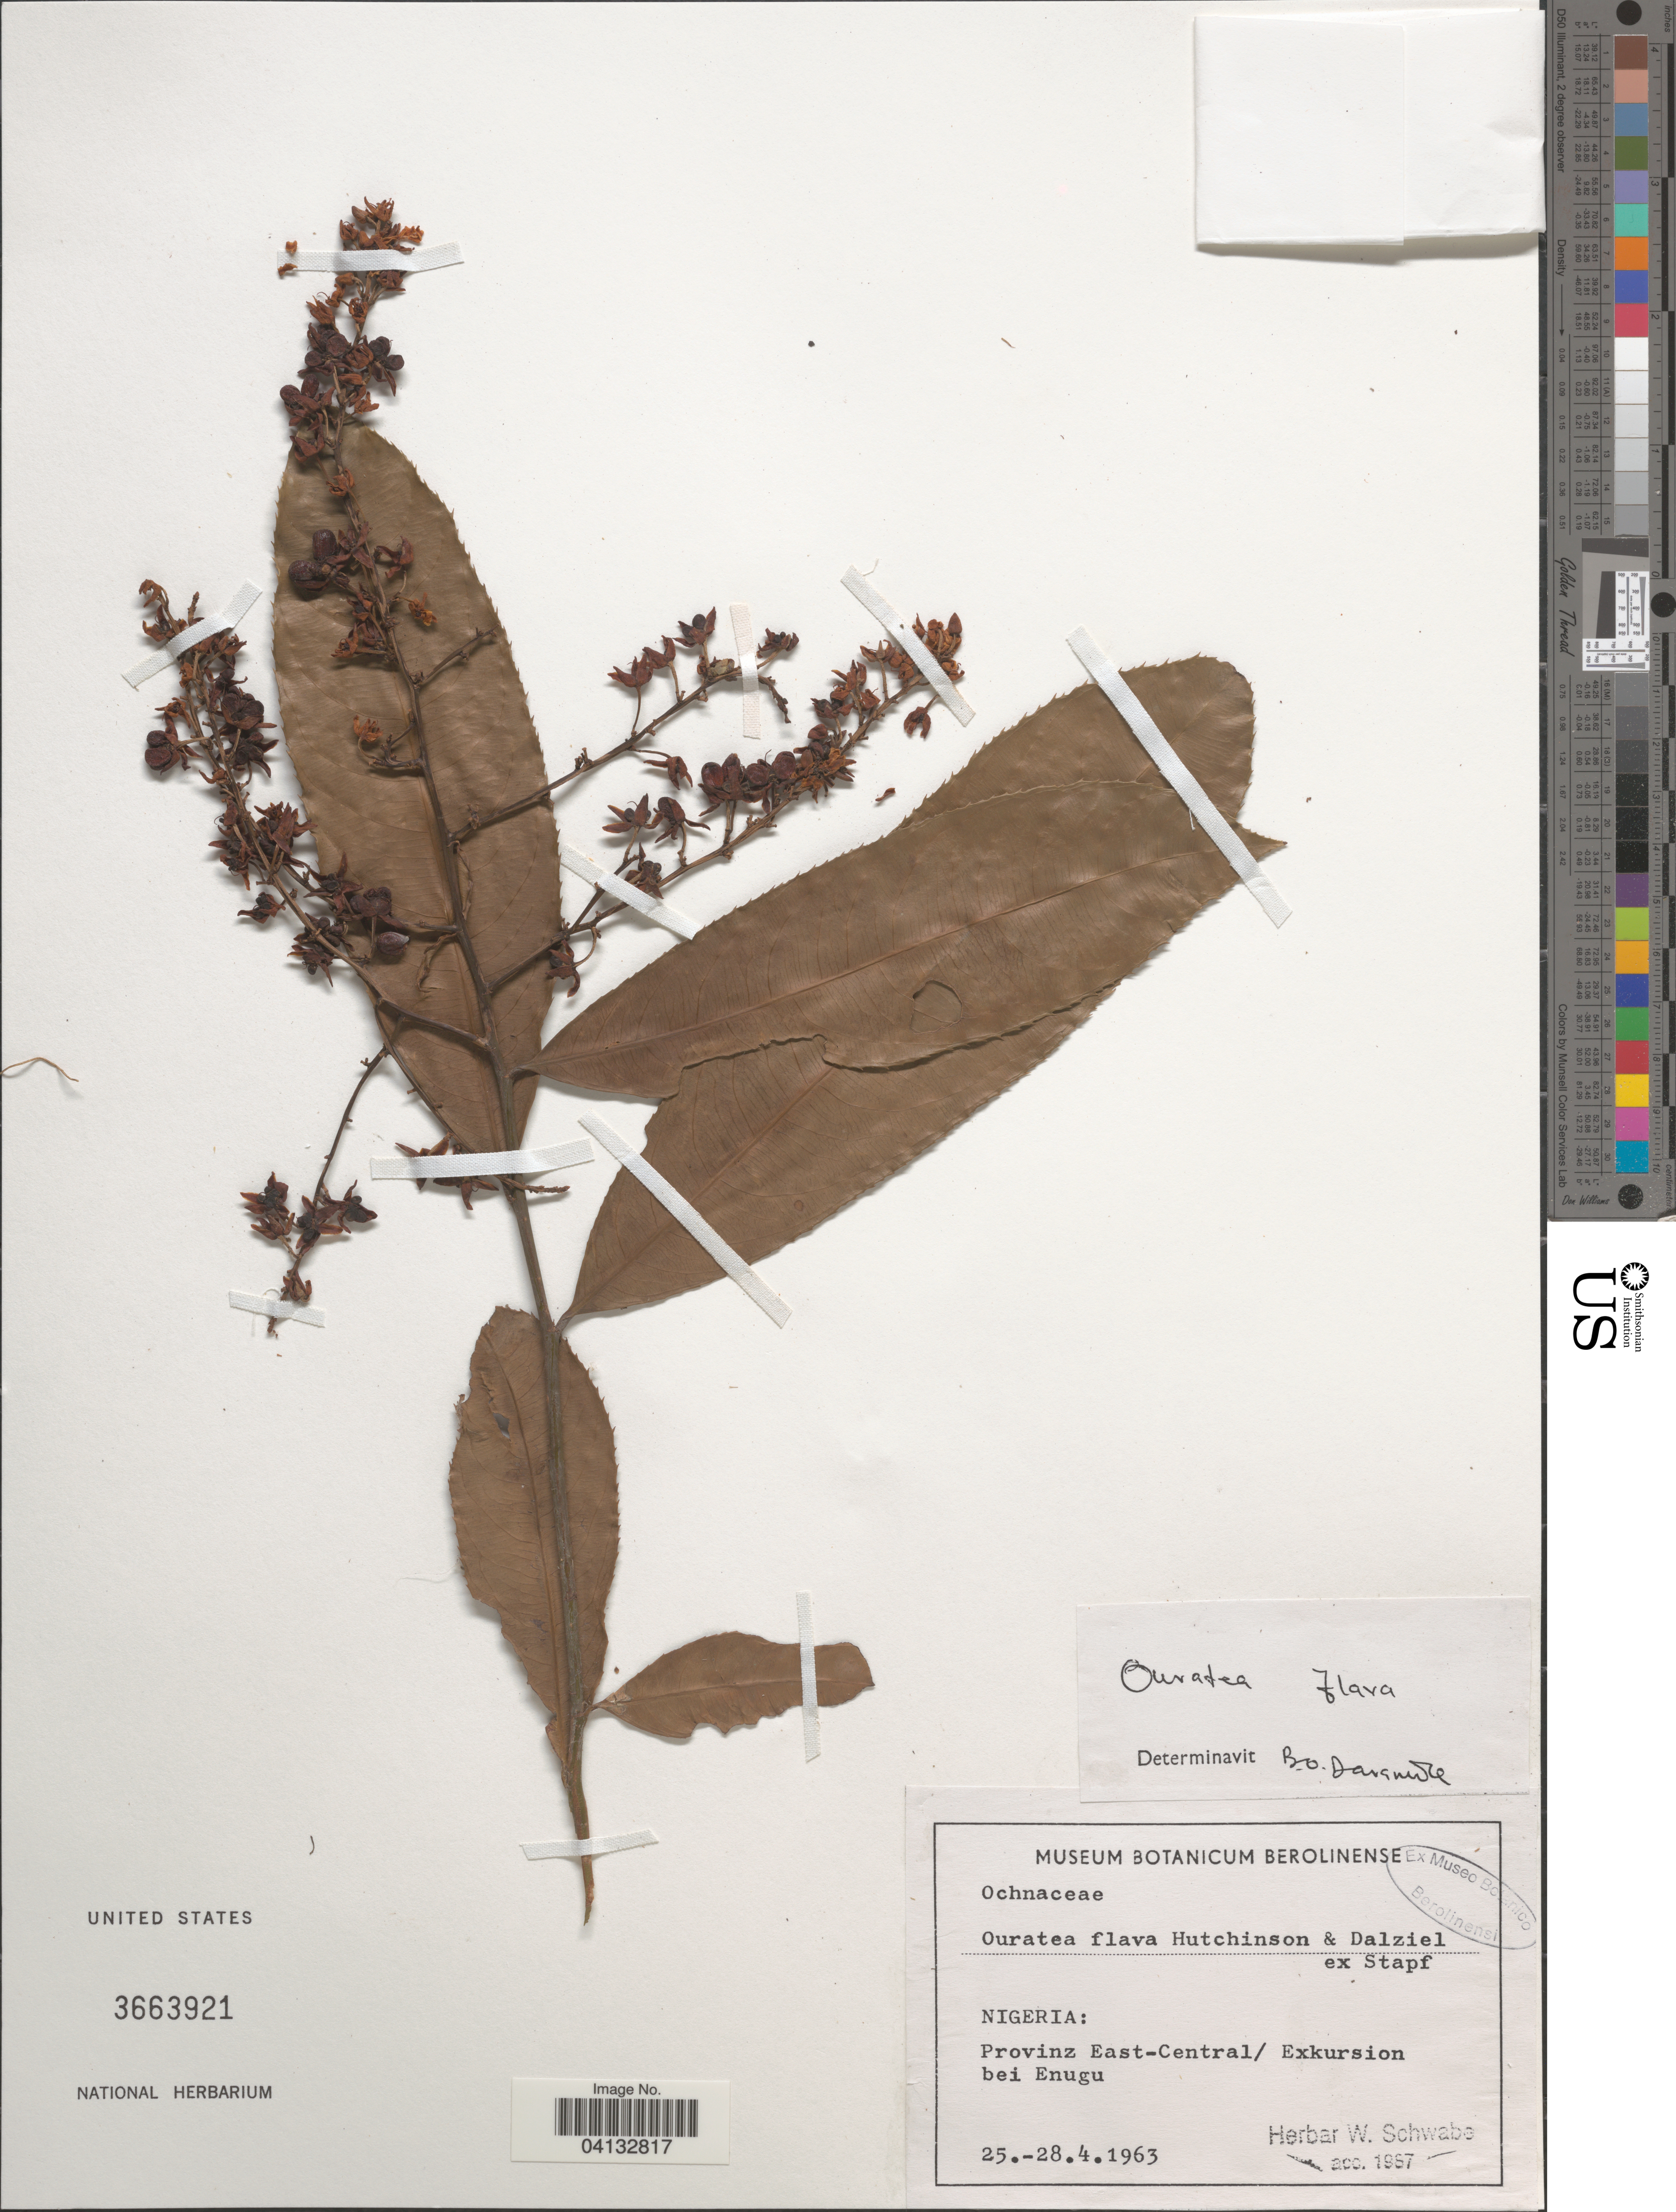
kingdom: Plantae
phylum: Tracheophyta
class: Magnoliopsida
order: Malpighiales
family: Ochnaceae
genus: Ouratea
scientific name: Ouratea flava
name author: (Schumach. & Thonn.) Hutch. & Dalziel ex Stapf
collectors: H. Schwabe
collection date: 1963-04-25/1963-04-28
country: Nigeria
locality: Provinz East-Central/Exkursion bei Enugu.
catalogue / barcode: US 3663921